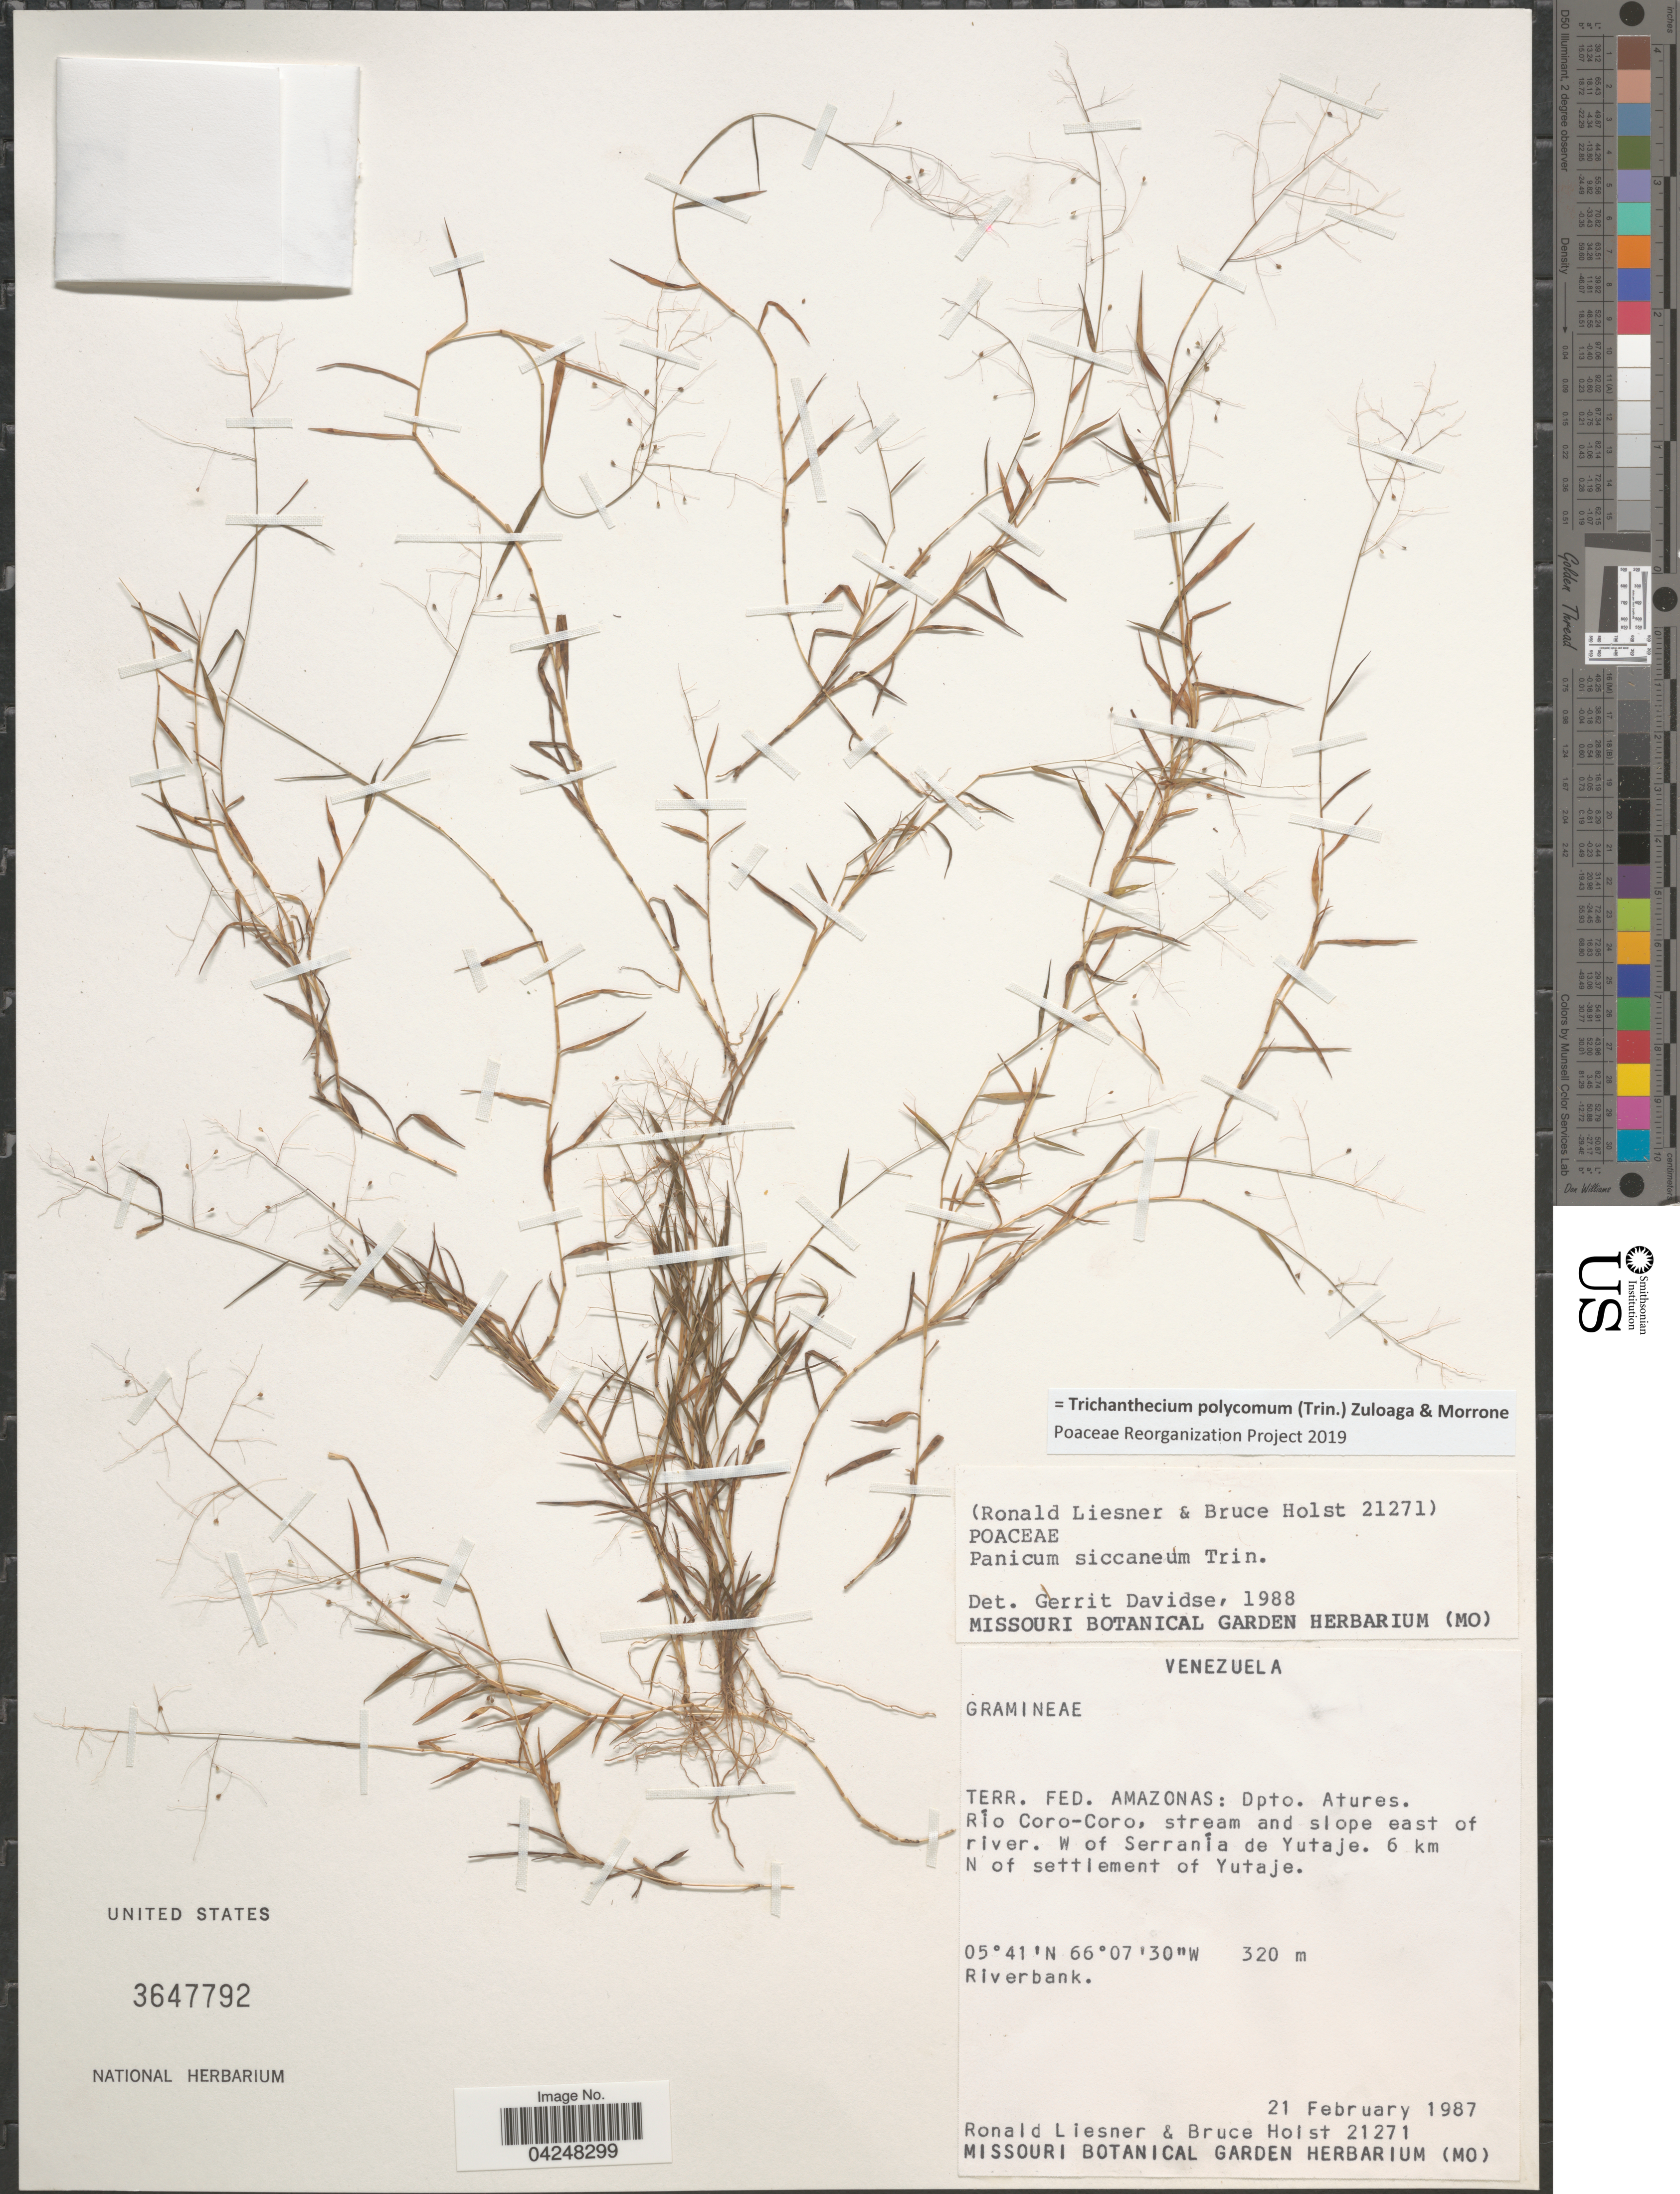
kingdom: Plantae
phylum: Tracheophyta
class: Liliopsida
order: Poales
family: Poaceae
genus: Trichanthecium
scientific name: Trichanthecium polycomum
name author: (Trin.) Zuloaga & Morrone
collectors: R. L. Liesner & B. Holst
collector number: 21271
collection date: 1987-02-21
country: Venezuela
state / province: Amazonas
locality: Terr. Fed. Amazonas: Dpto. Atures. Río Coro-Coro, stream and slope east of river. W of Serranía de Yutaje. 6 km N of settlement of Yutaje.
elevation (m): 320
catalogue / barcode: US 3647792